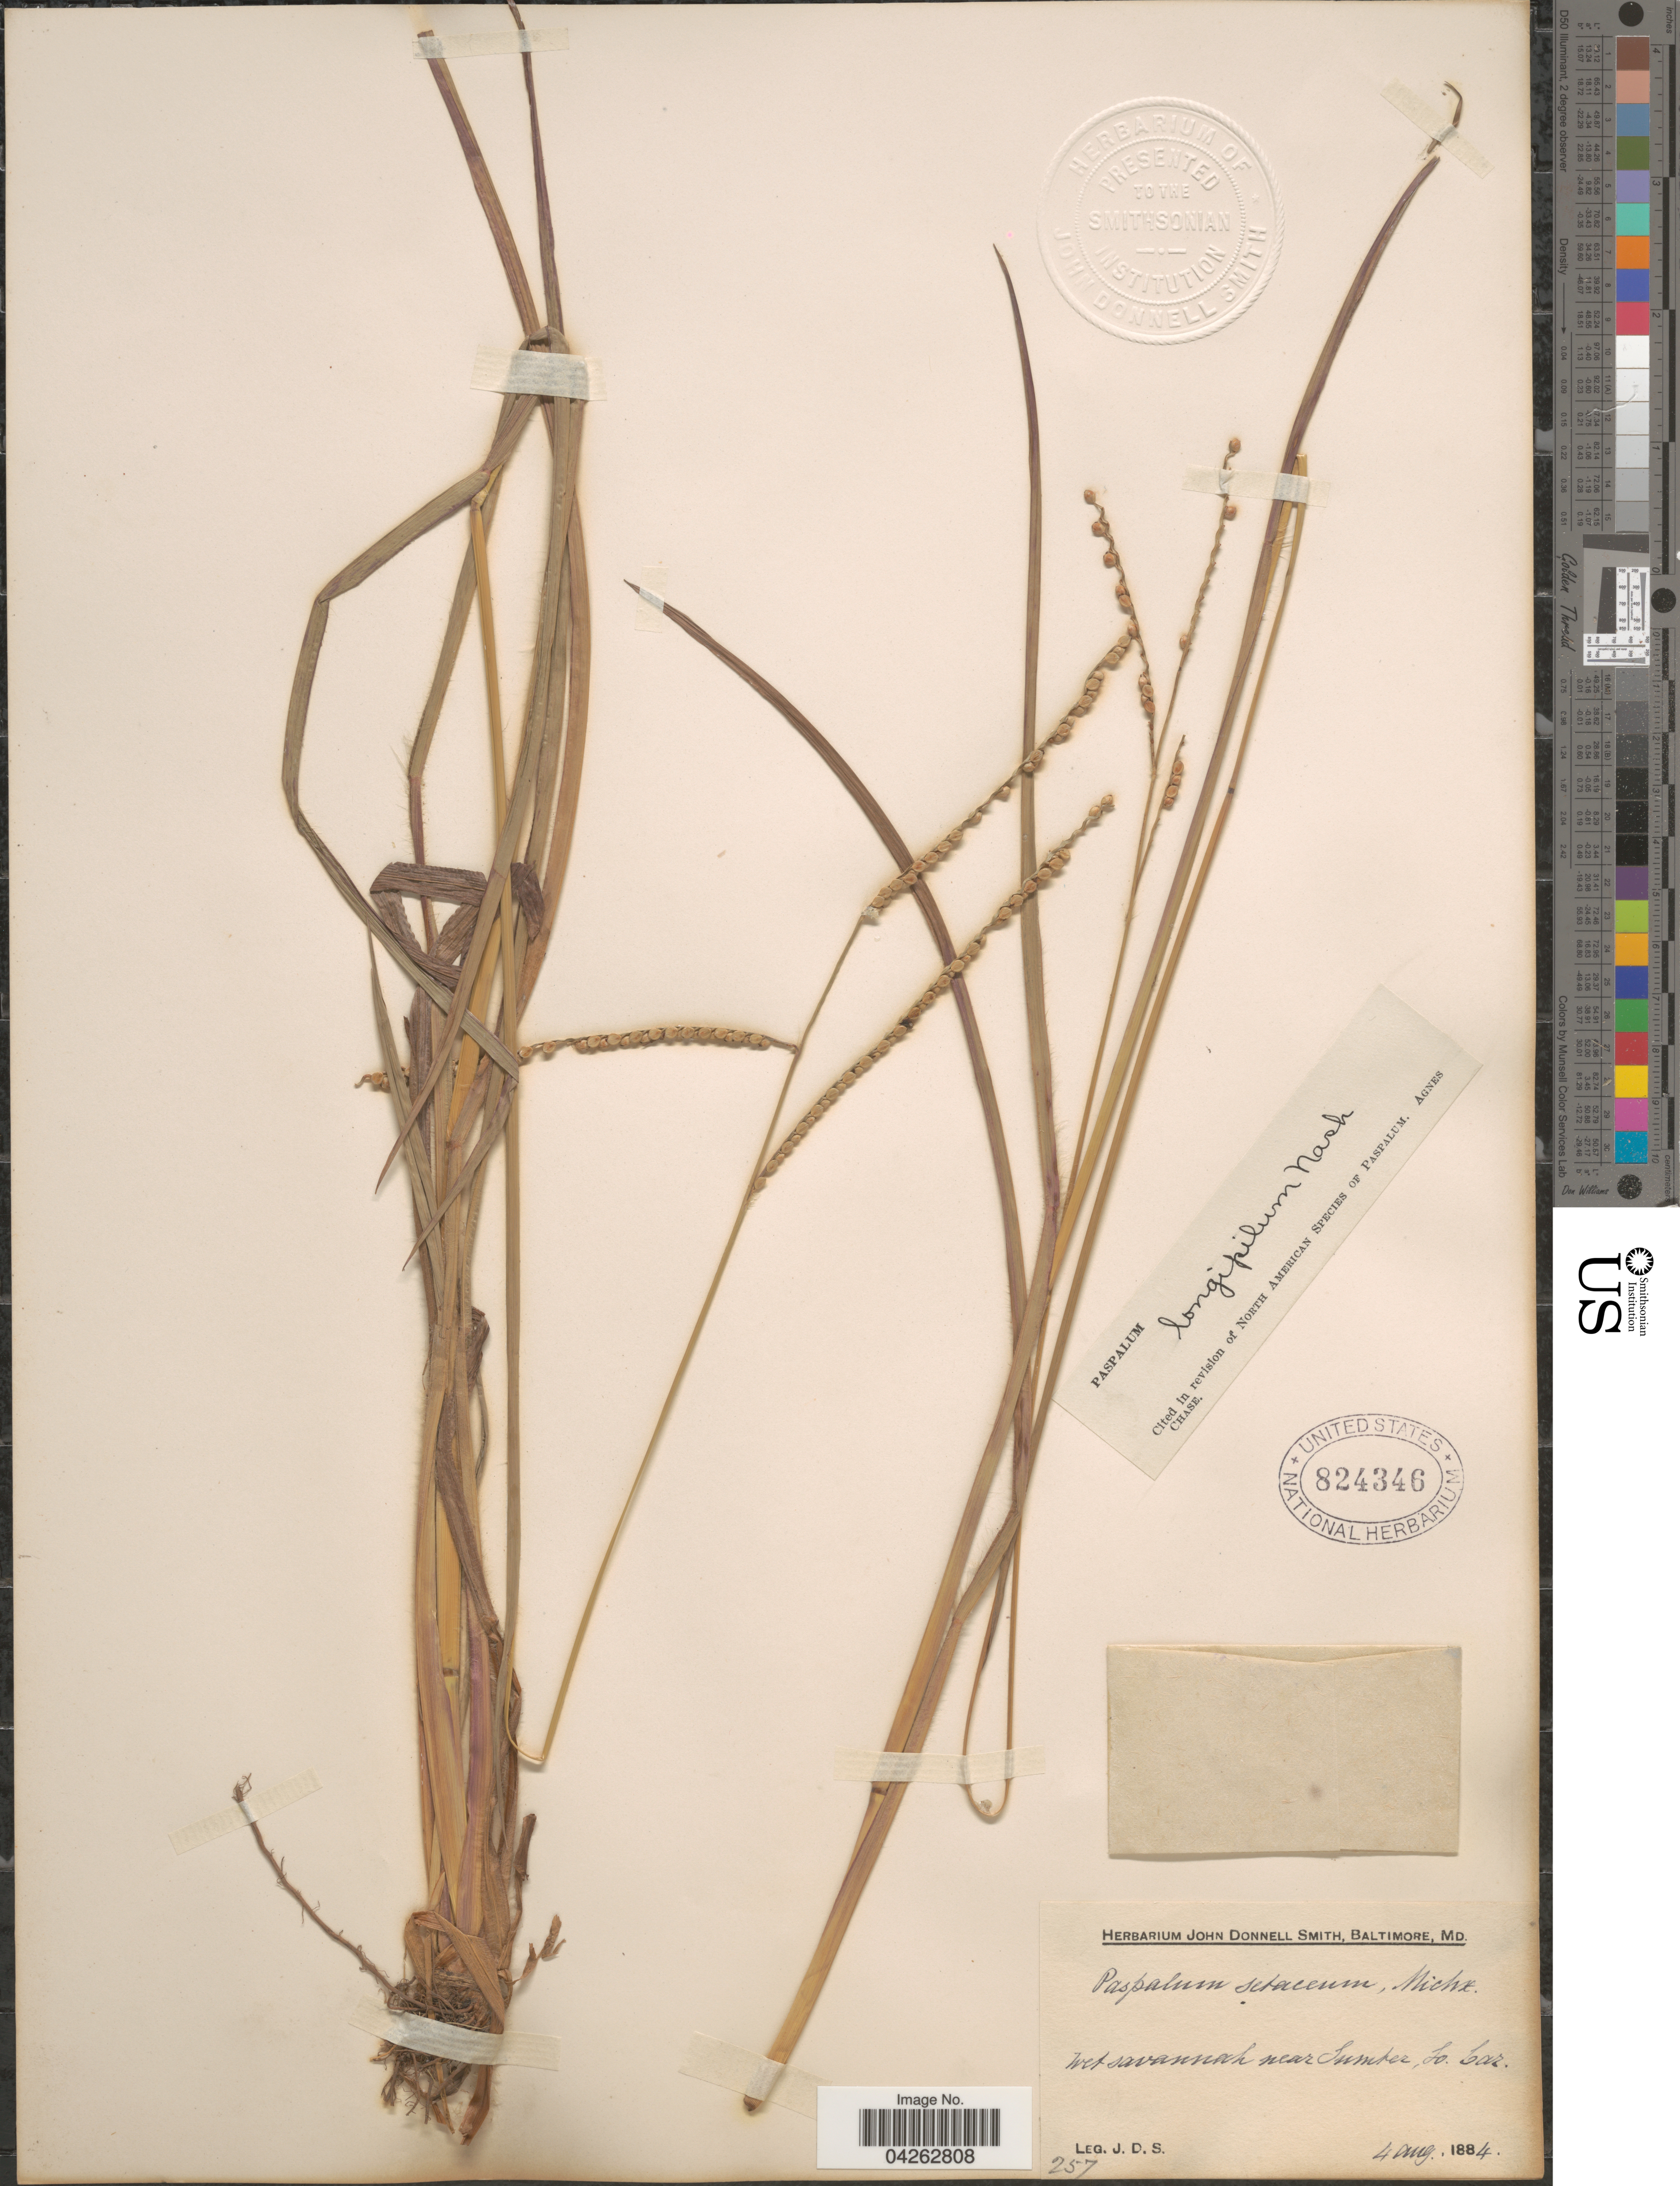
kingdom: Plantae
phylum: Tracheophyta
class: Liliopsida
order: Poales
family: Poaceae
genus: Paspalum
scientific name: Paspalum longipilum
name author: Nash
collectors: J. Donnell Smith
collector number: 257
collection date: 1884-08-04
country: United States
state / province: South Carolina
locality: Near Sumter.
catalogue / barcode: US 824346